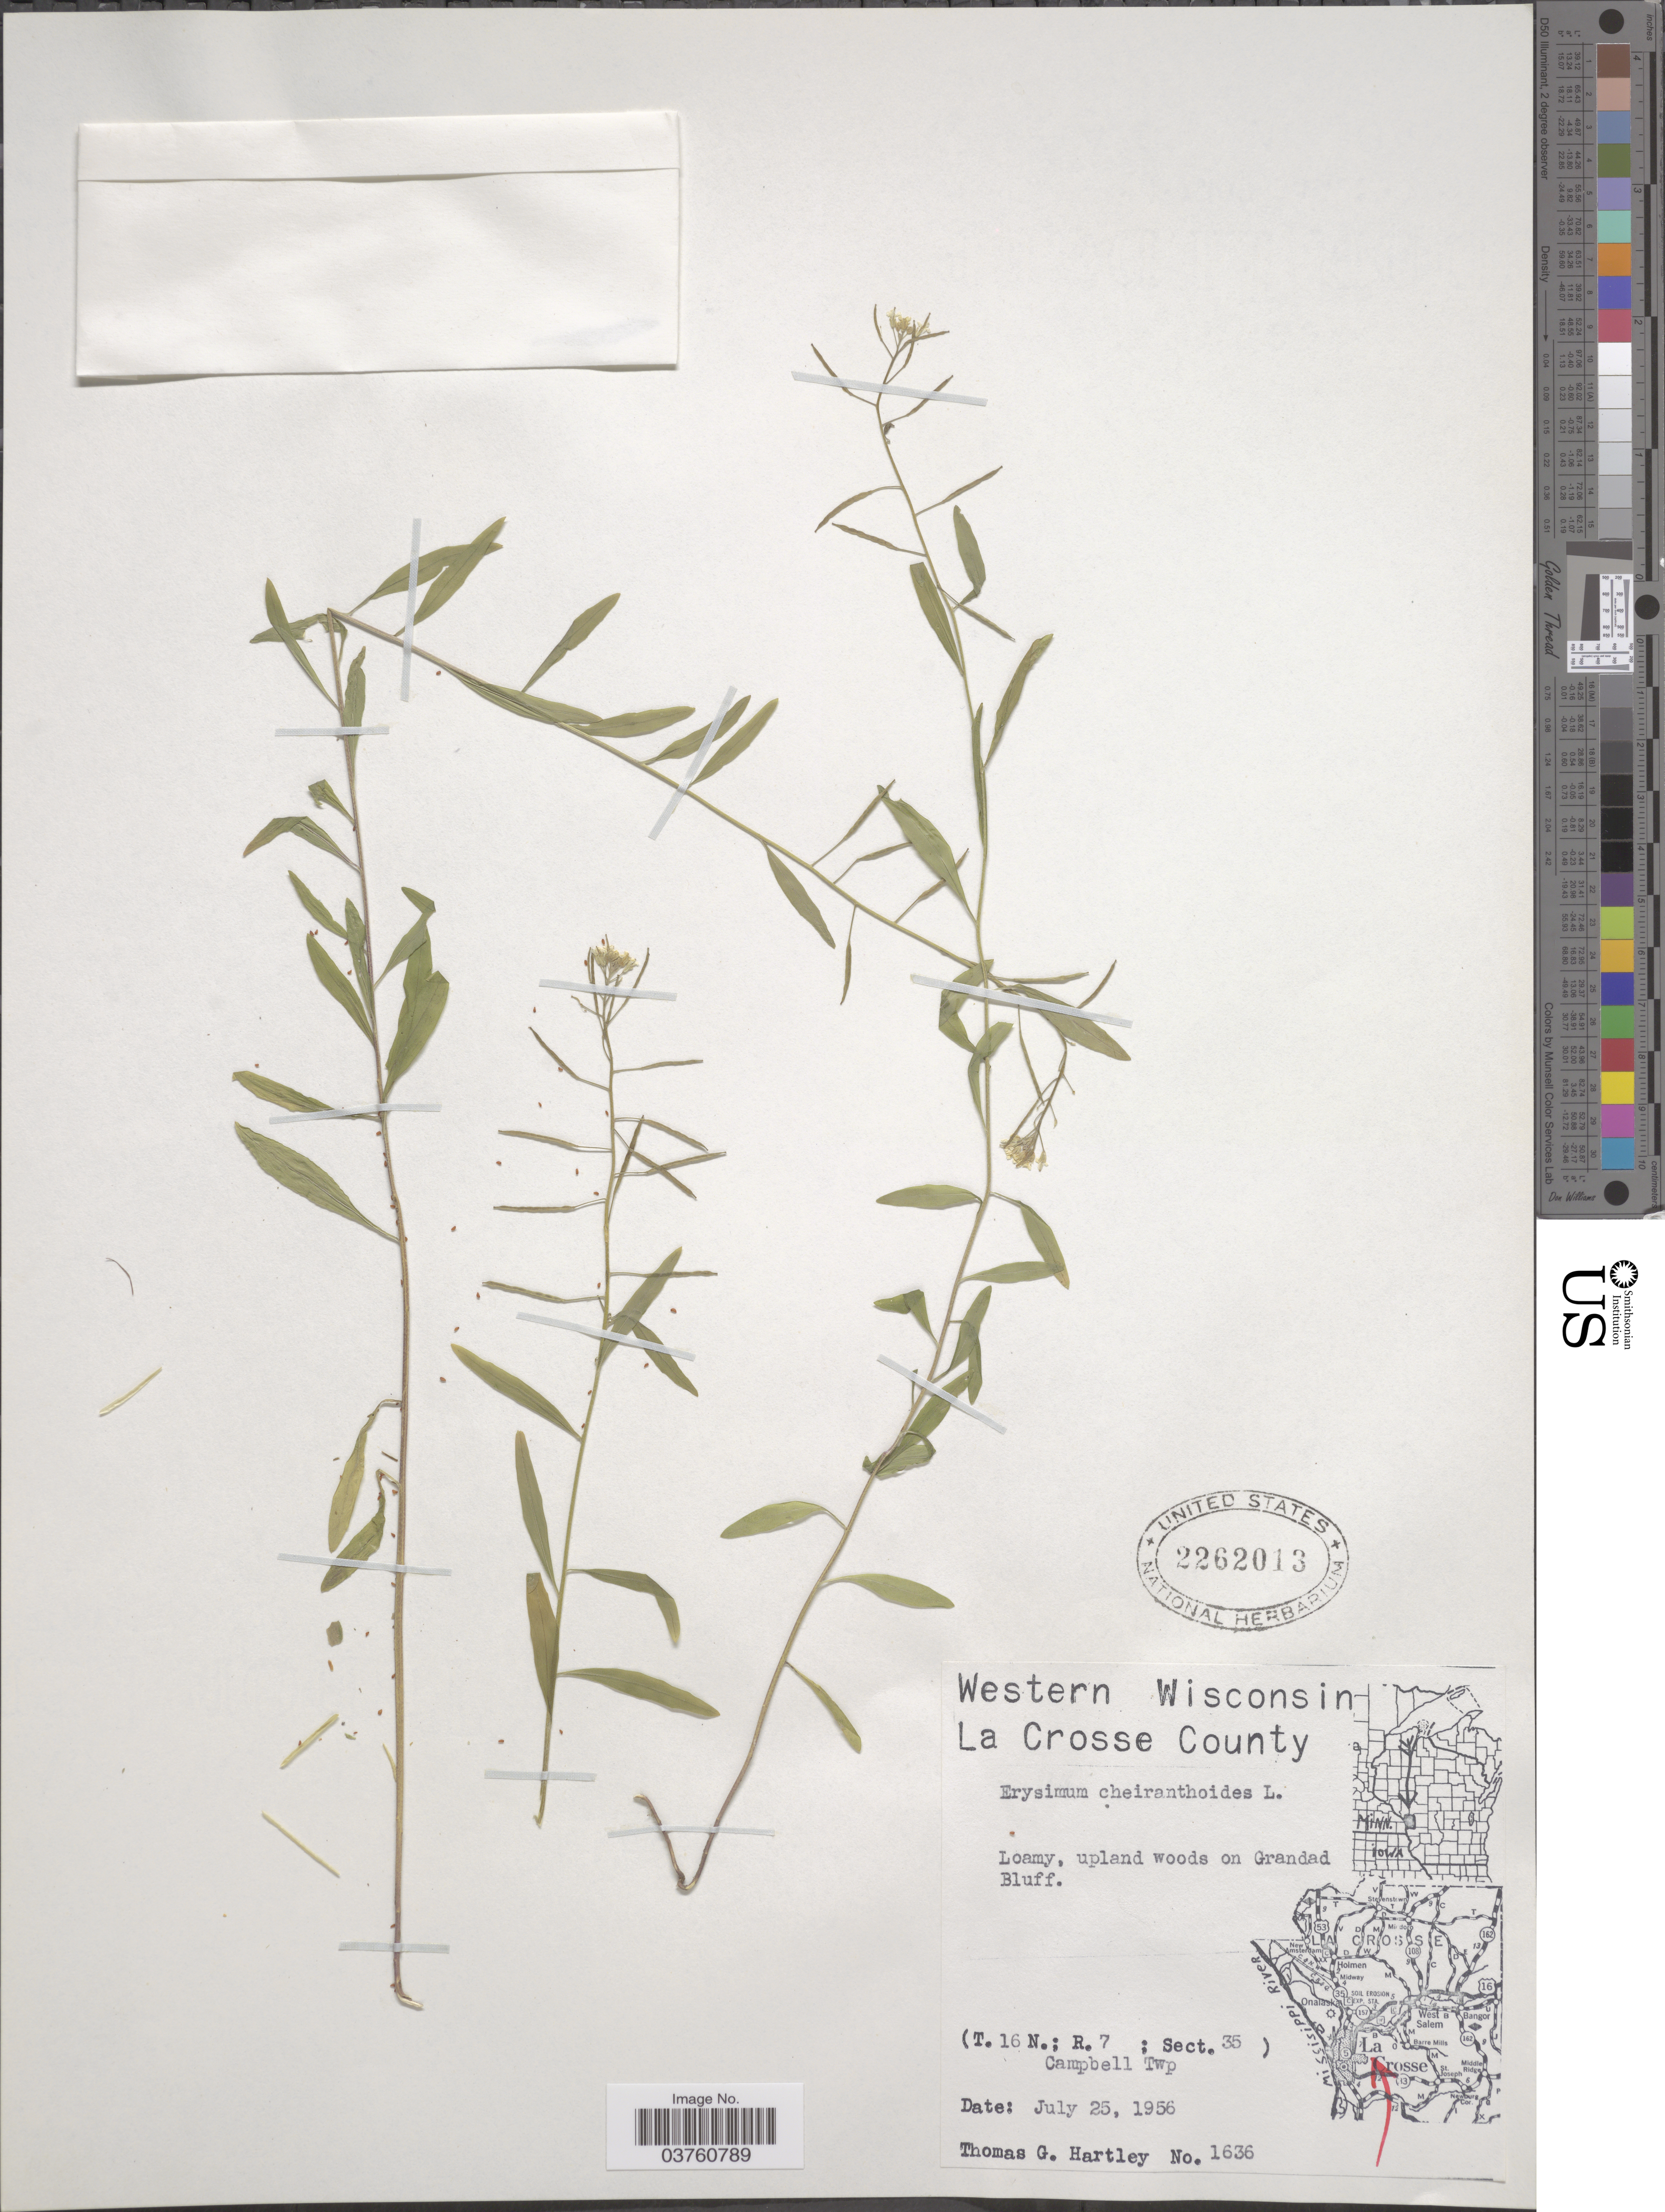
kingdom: Plantae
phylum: Tracheophyta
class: Magnoliopsida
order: Brassicales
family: Brassicaceae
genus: Erysimum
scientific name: Erysimum cheiranthoides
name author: L.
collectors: T. G. Hartley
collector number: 1636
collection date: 1956-07-25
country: United States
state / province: Wisconsin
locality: Western Wisconsin, La Crosse County. Loamy, upland woods on Grandad Bluff. (T.16N.; R. 7; Sect. 35) Campbell Twp.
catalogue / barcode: US 2262013